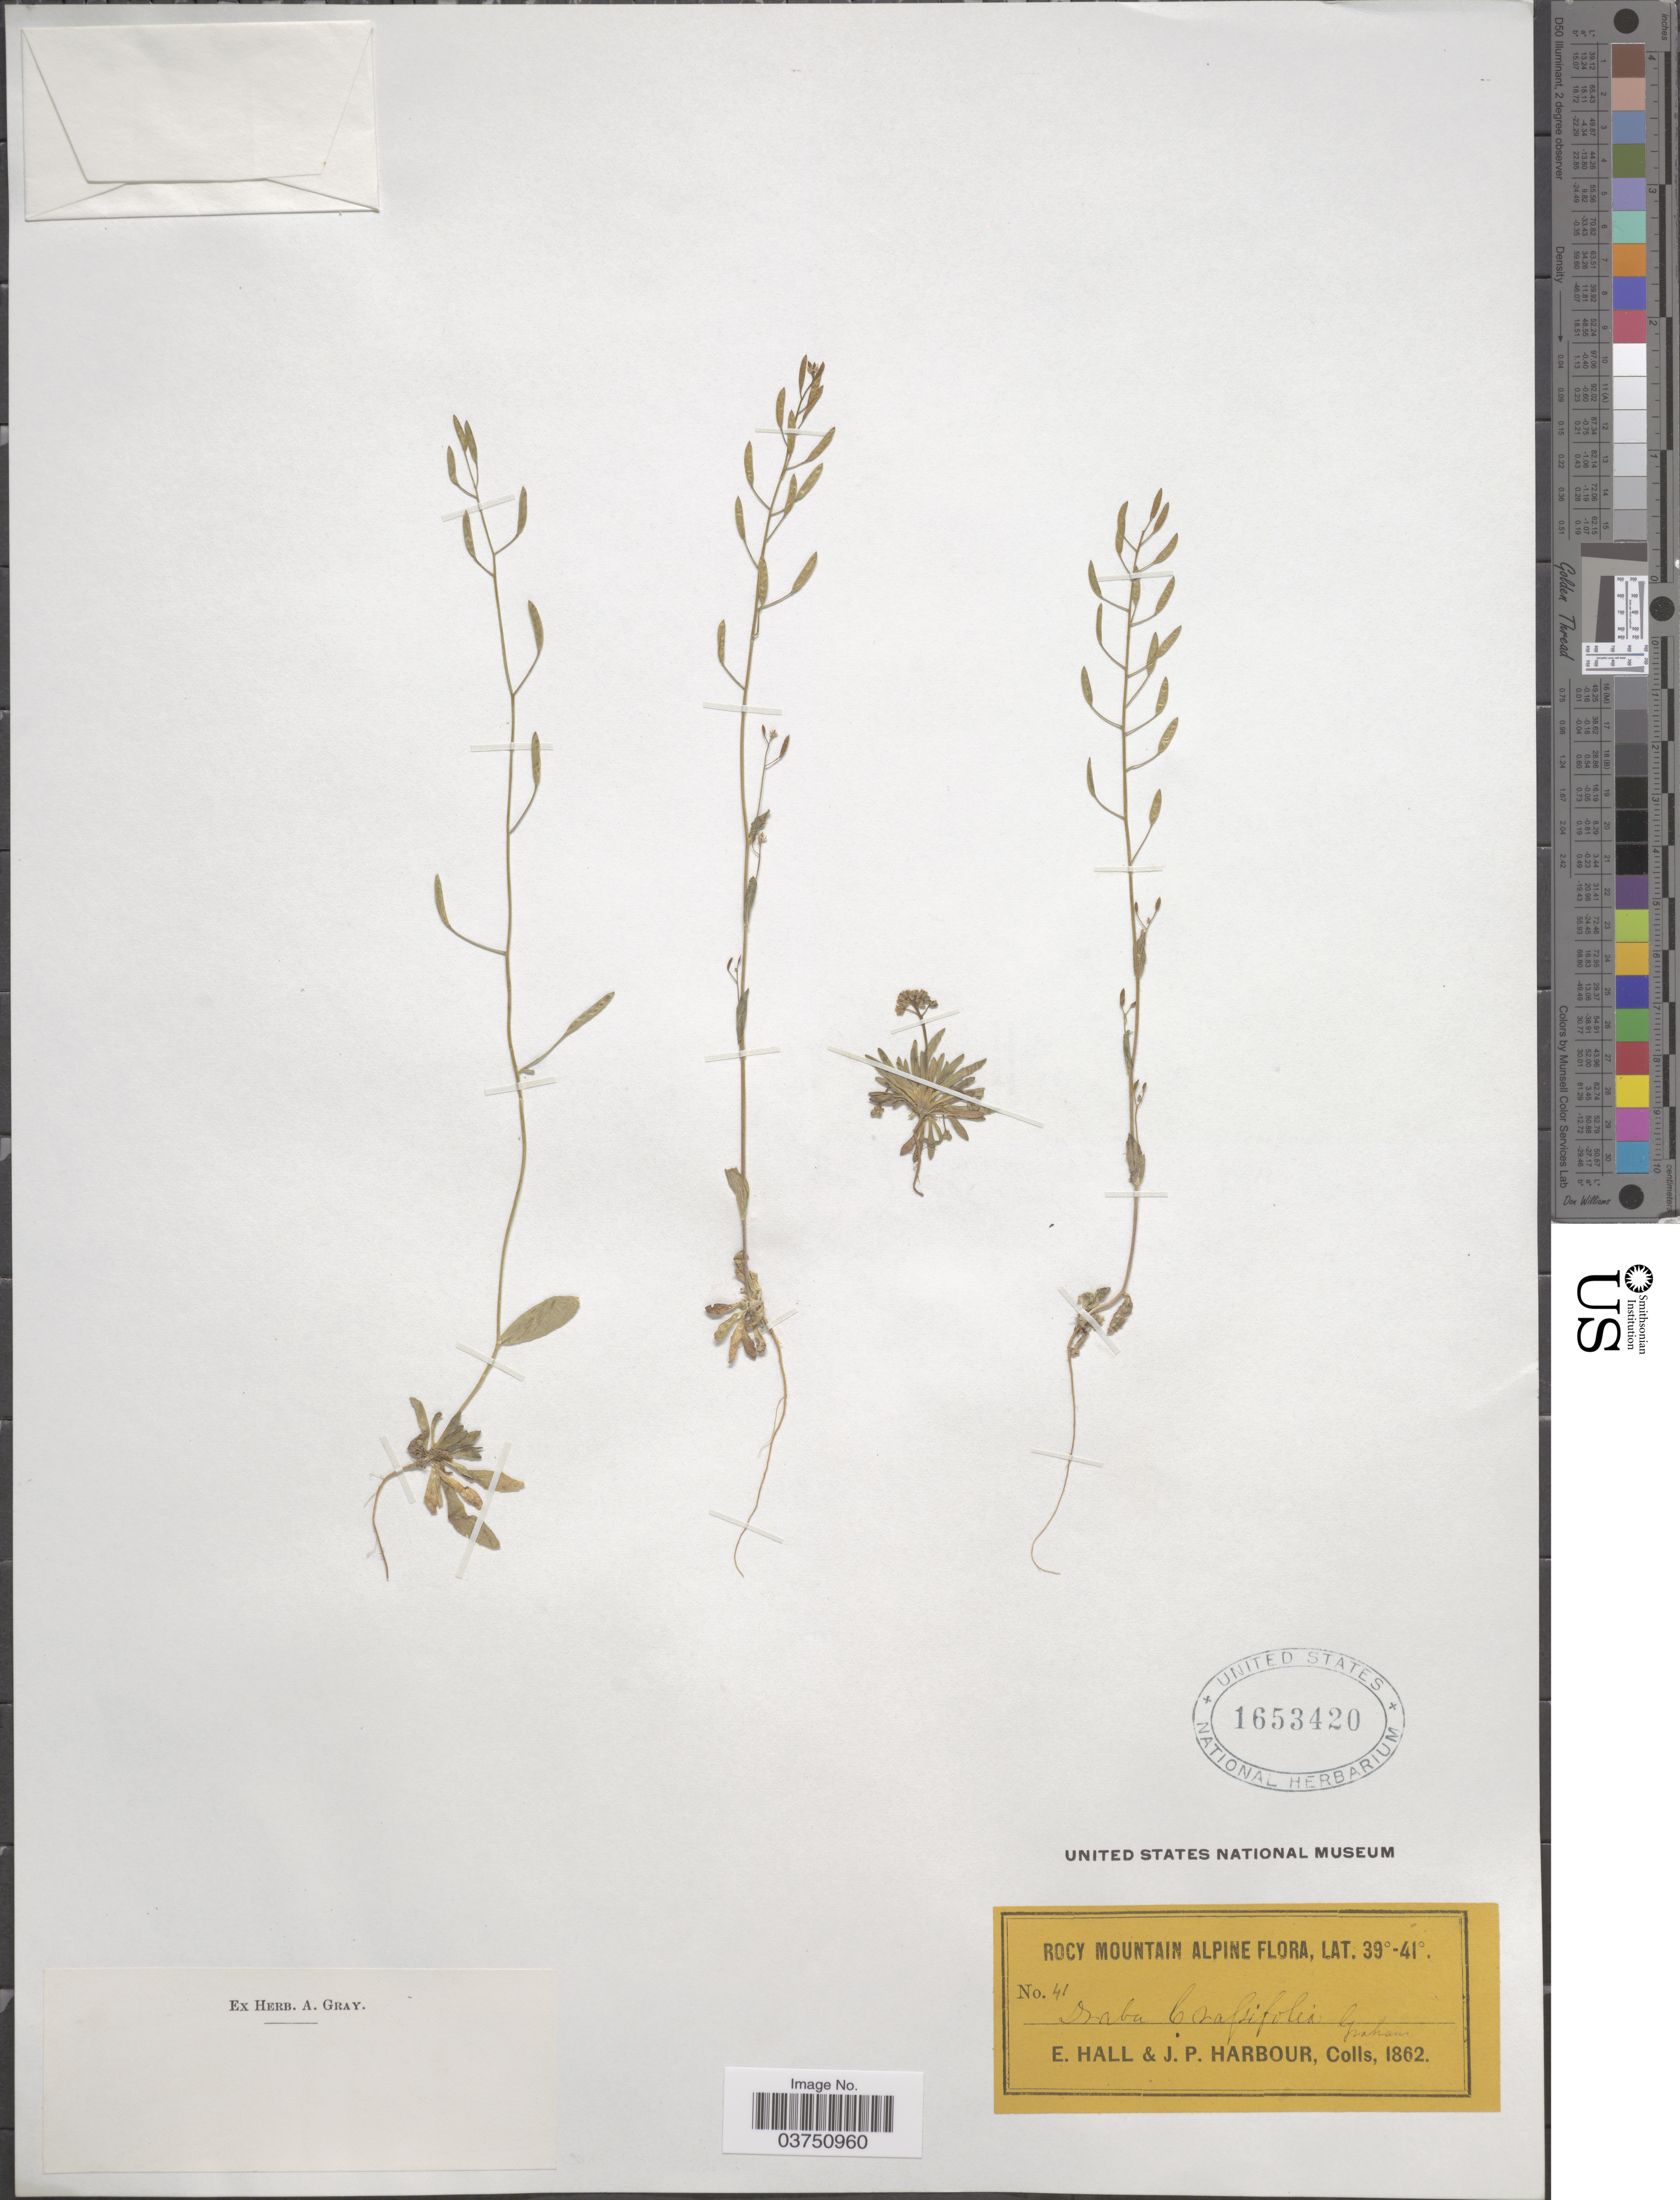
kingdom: Plantae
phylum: Tracheophyta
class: Magnoliopsida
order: Brassicales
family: Brassicaceae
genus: Draba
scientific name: Draba crassifolia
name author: Graham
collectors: E. Hall & J. Harbour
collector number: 41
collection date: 1862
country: United States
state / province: Colorado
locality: Rocky Mountain Alpine.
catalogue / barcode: US 1653420